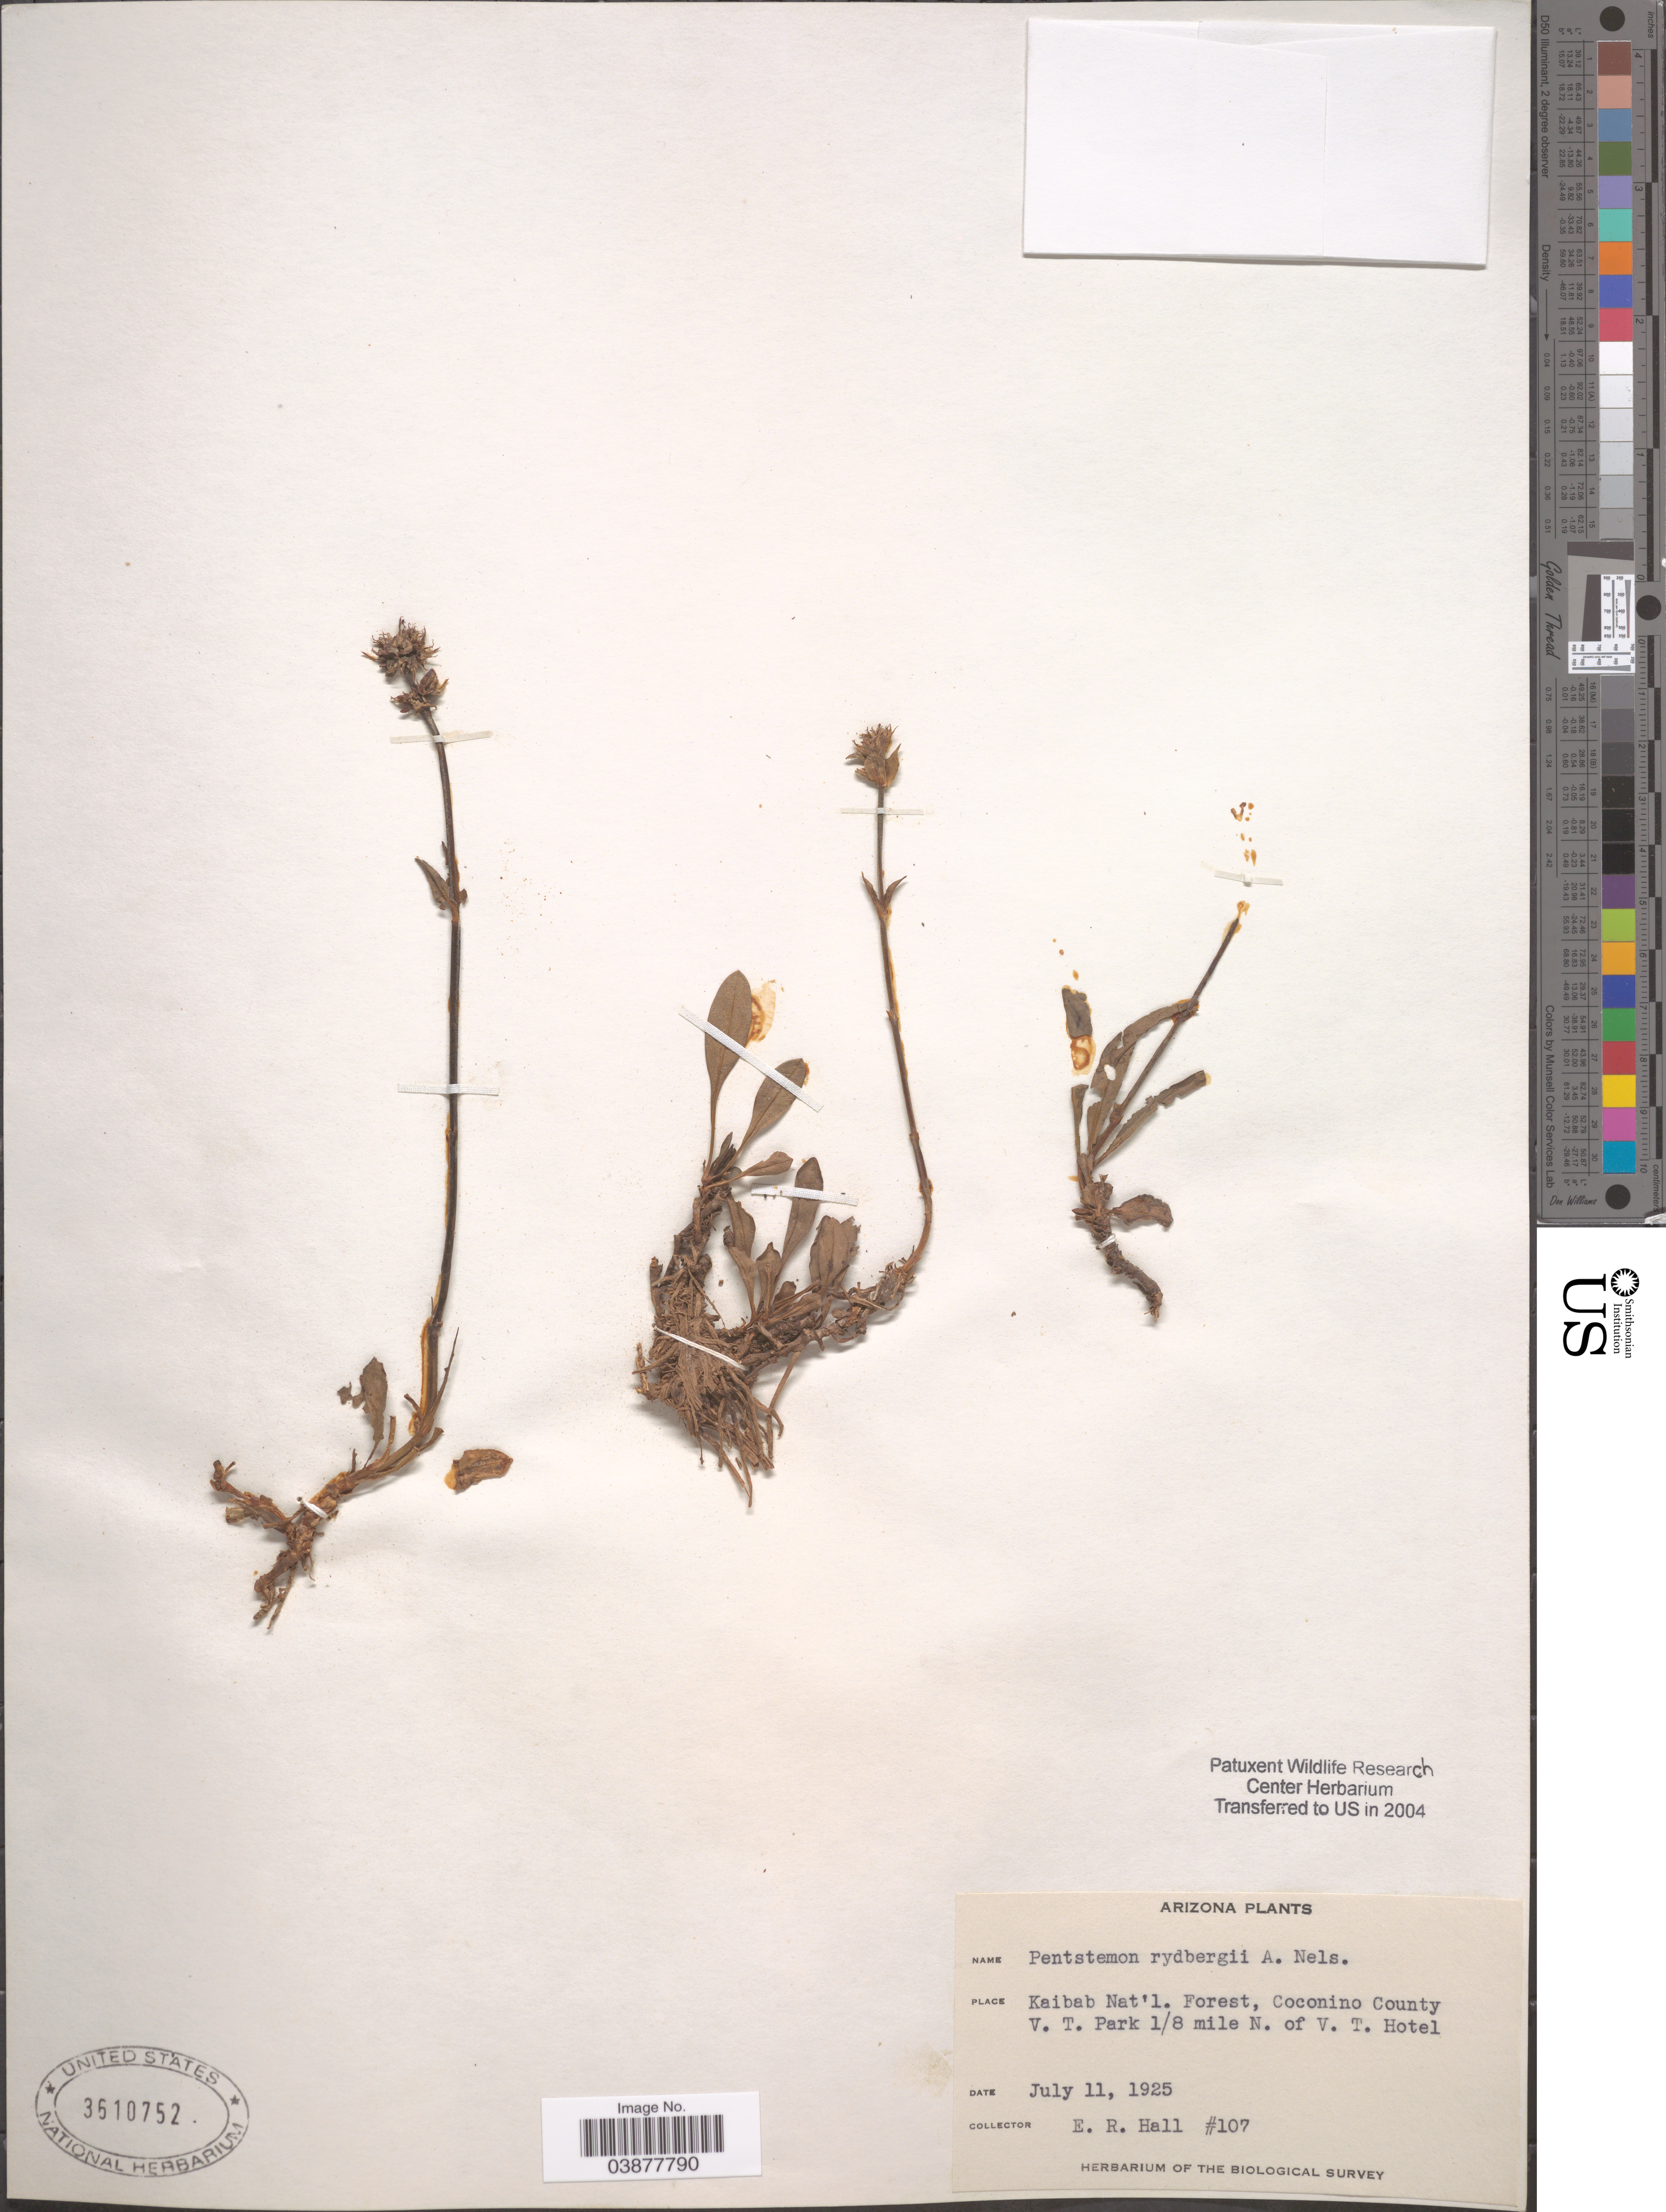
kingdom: Plantae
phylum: Tracheophyta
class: Magnoliopsida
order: Lamiales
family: Plantaginaceae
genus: Penstemon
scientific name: Penstemon rydbergii var. oreocharis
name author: (Greene) N.H. Holmgren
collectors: E. Hall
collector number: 107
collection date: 1925-07-11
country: United States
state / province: Arizona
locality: Kaibab Nat'l. Forest, Coconino County. V. T. Park 1/8 mile N. of V. T. Hotel.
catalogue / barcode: US 3610752